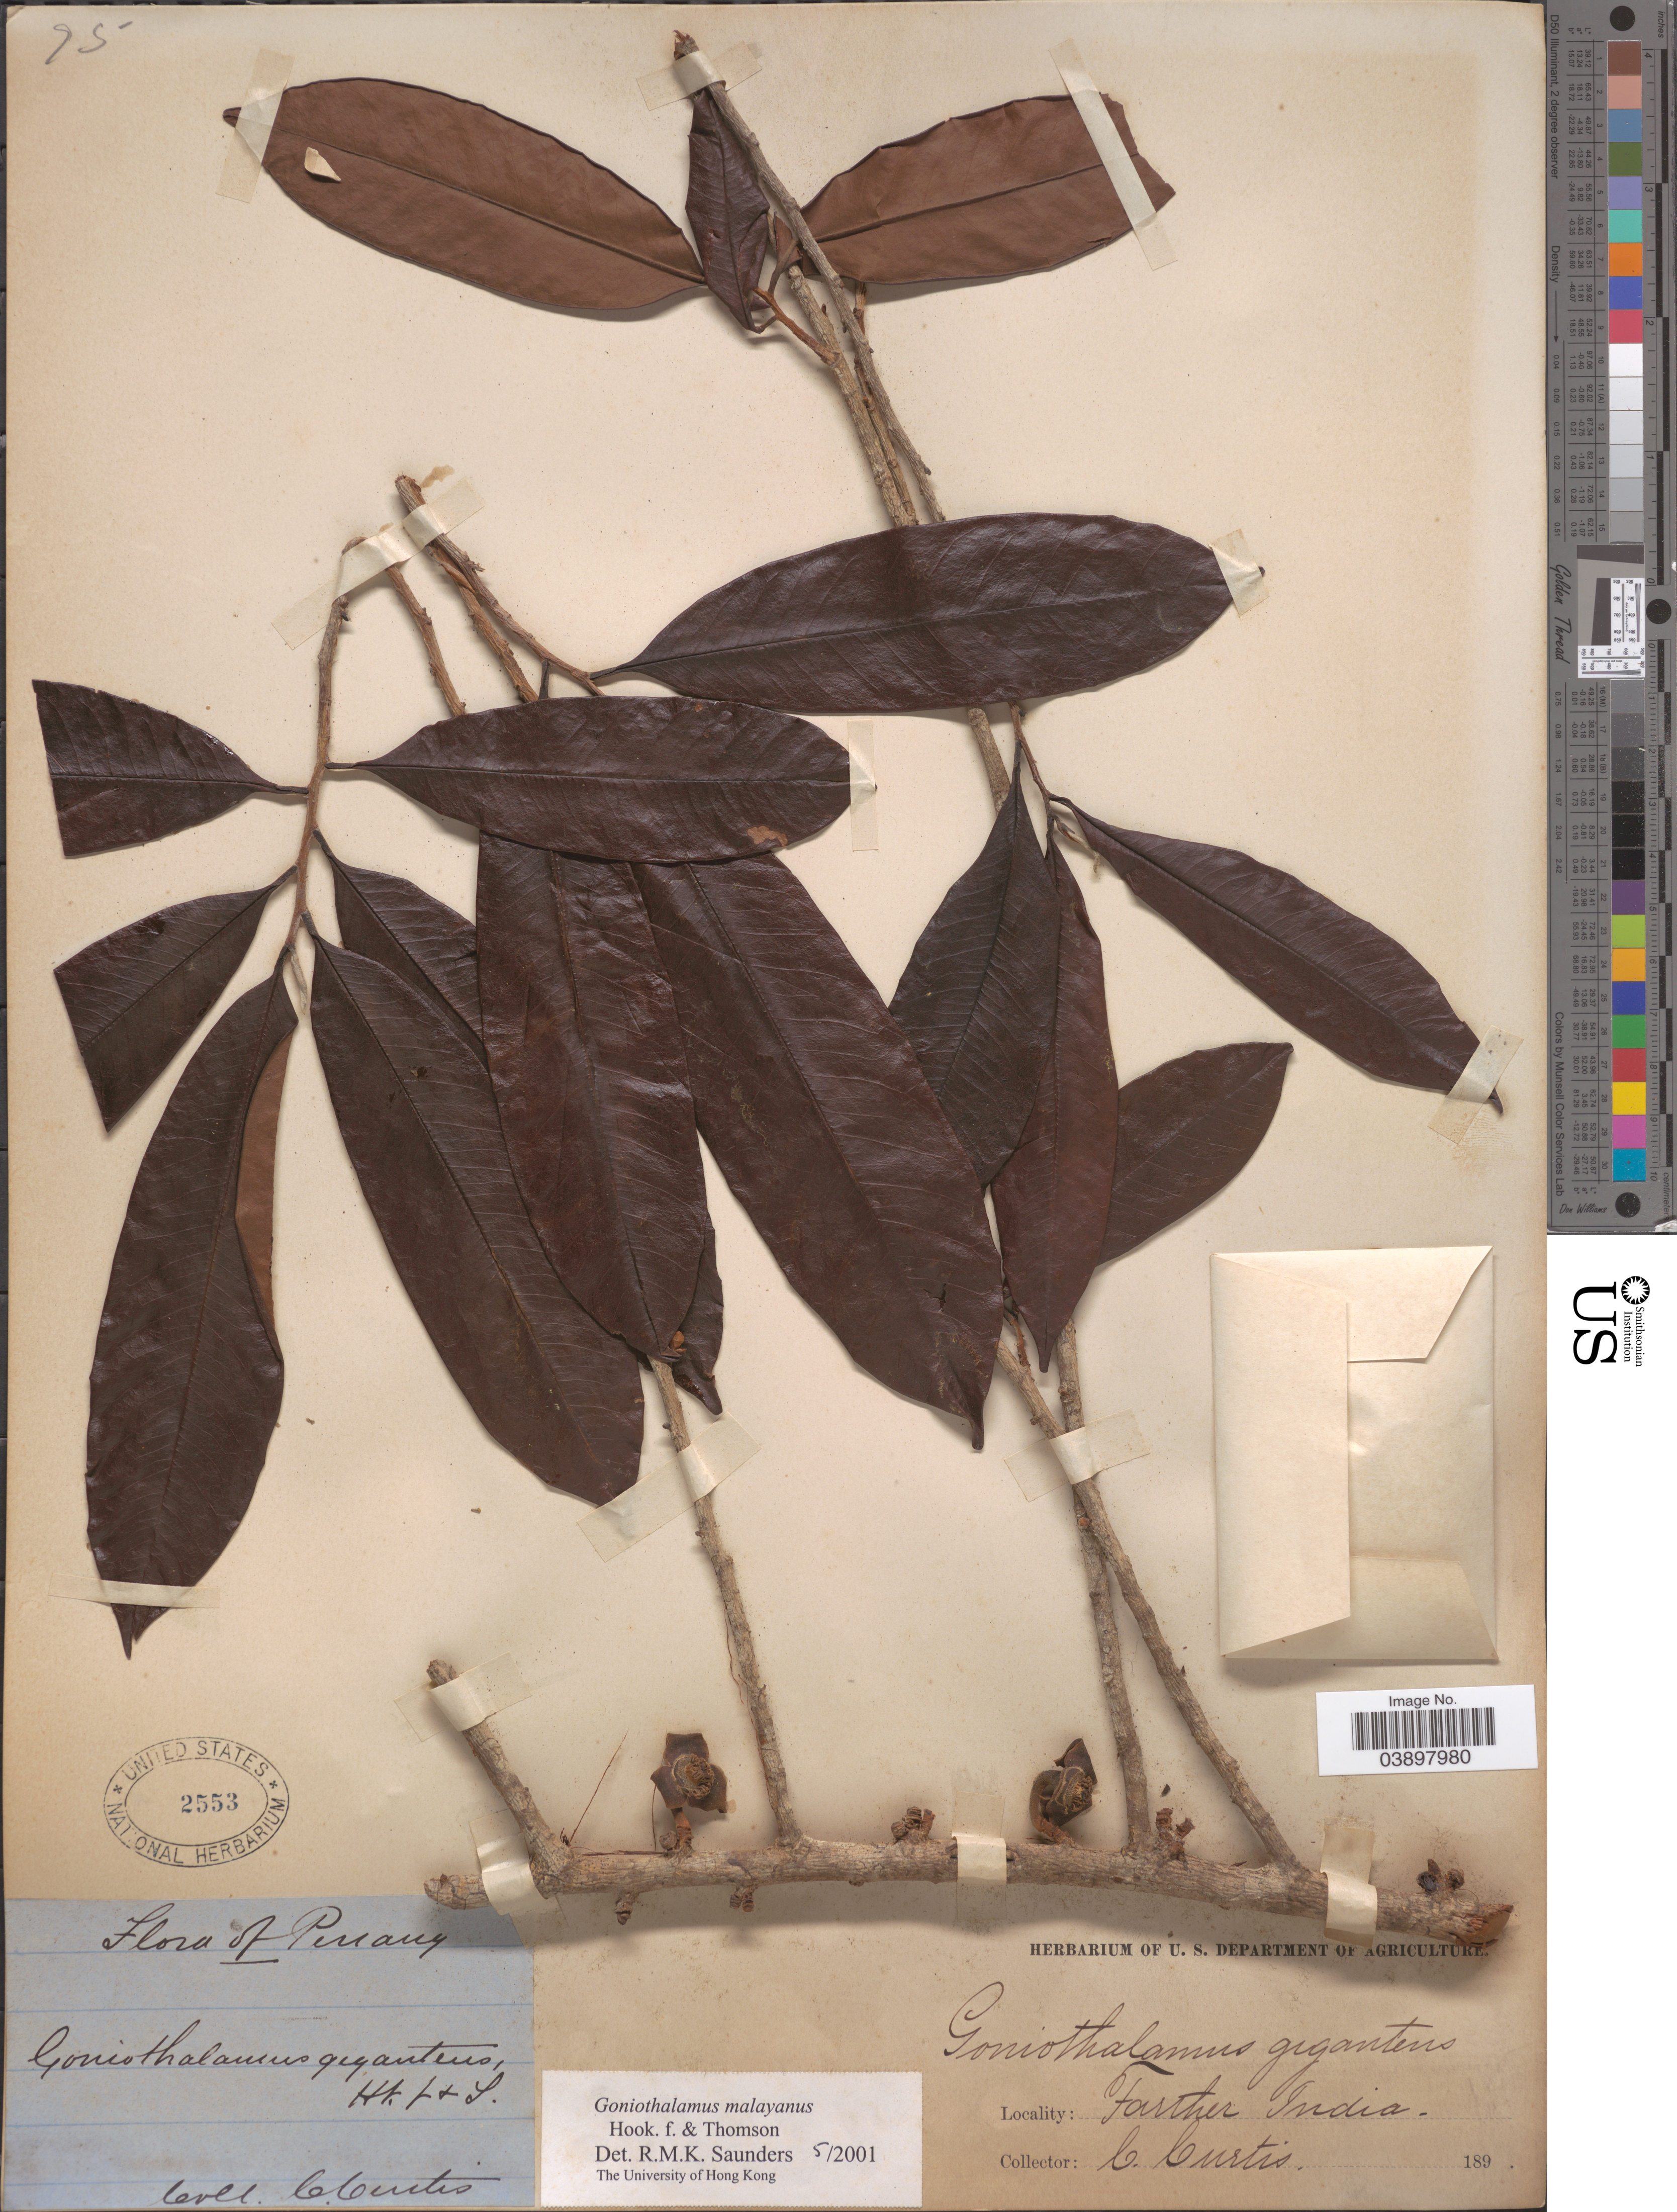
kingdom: Plantae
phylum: Tracheophyta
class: Magnoliopsida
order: Magnoliales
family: Annonaceae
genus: Goniothalamus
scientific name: Goniothalamus malayanus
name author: Hook. f. & Thomson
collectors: C. Curtis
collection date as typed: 189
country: Malaysia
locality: Penang. Farther India.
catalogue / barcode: US 2553